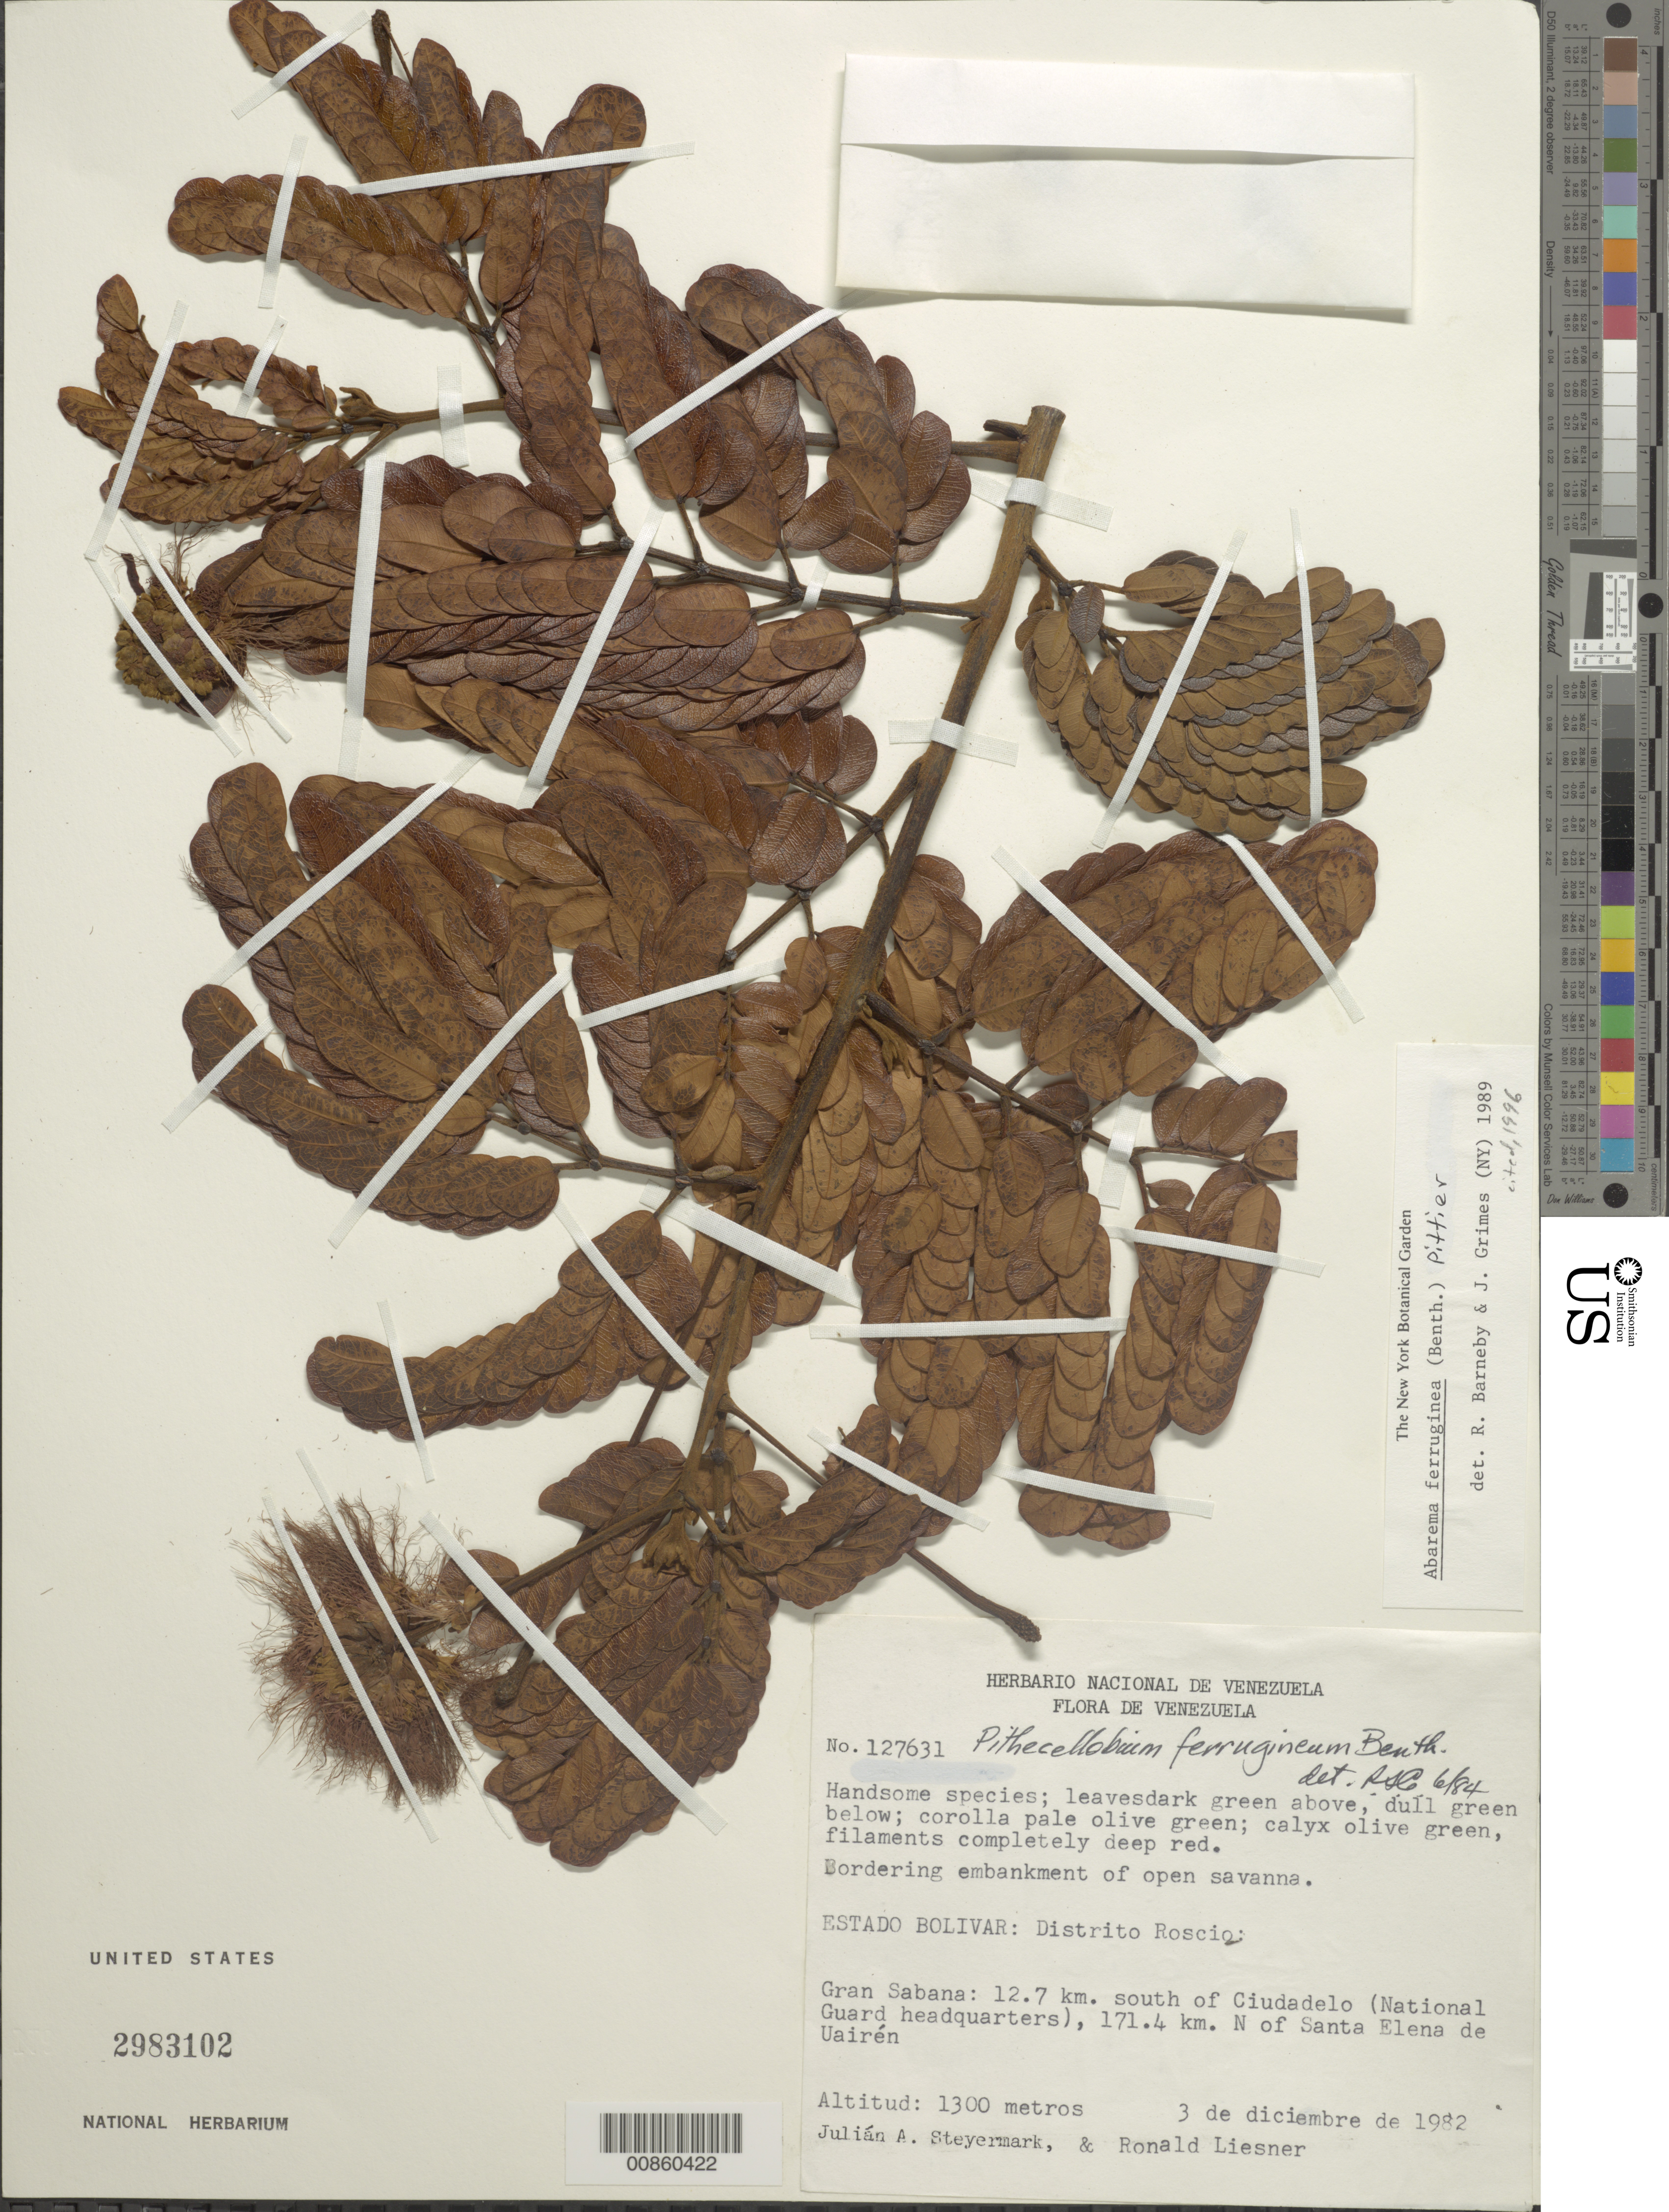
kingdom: Plantae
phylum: Tracheophyta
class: Magnoliopsida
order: Fabales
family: Fabaceae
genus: Abarema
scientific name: Abarema ferruginea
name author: (Benth.) Pittier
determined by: Barneby, R. C.; Grimes, J. W.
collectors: J. Steyermark & R. L. Liesner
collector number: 127631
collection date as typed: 3-Dec-82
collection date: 1982-12-03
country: Venezuela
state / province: Bolívar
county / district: Roscio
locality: Gran Sabana, 12.7km south of Ciudadelo (National Guard headquarters), 171.4km N of Santa Elena de Uairen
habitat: Bordering embankment of open savanna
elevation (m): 1300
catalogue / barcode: US 2983102